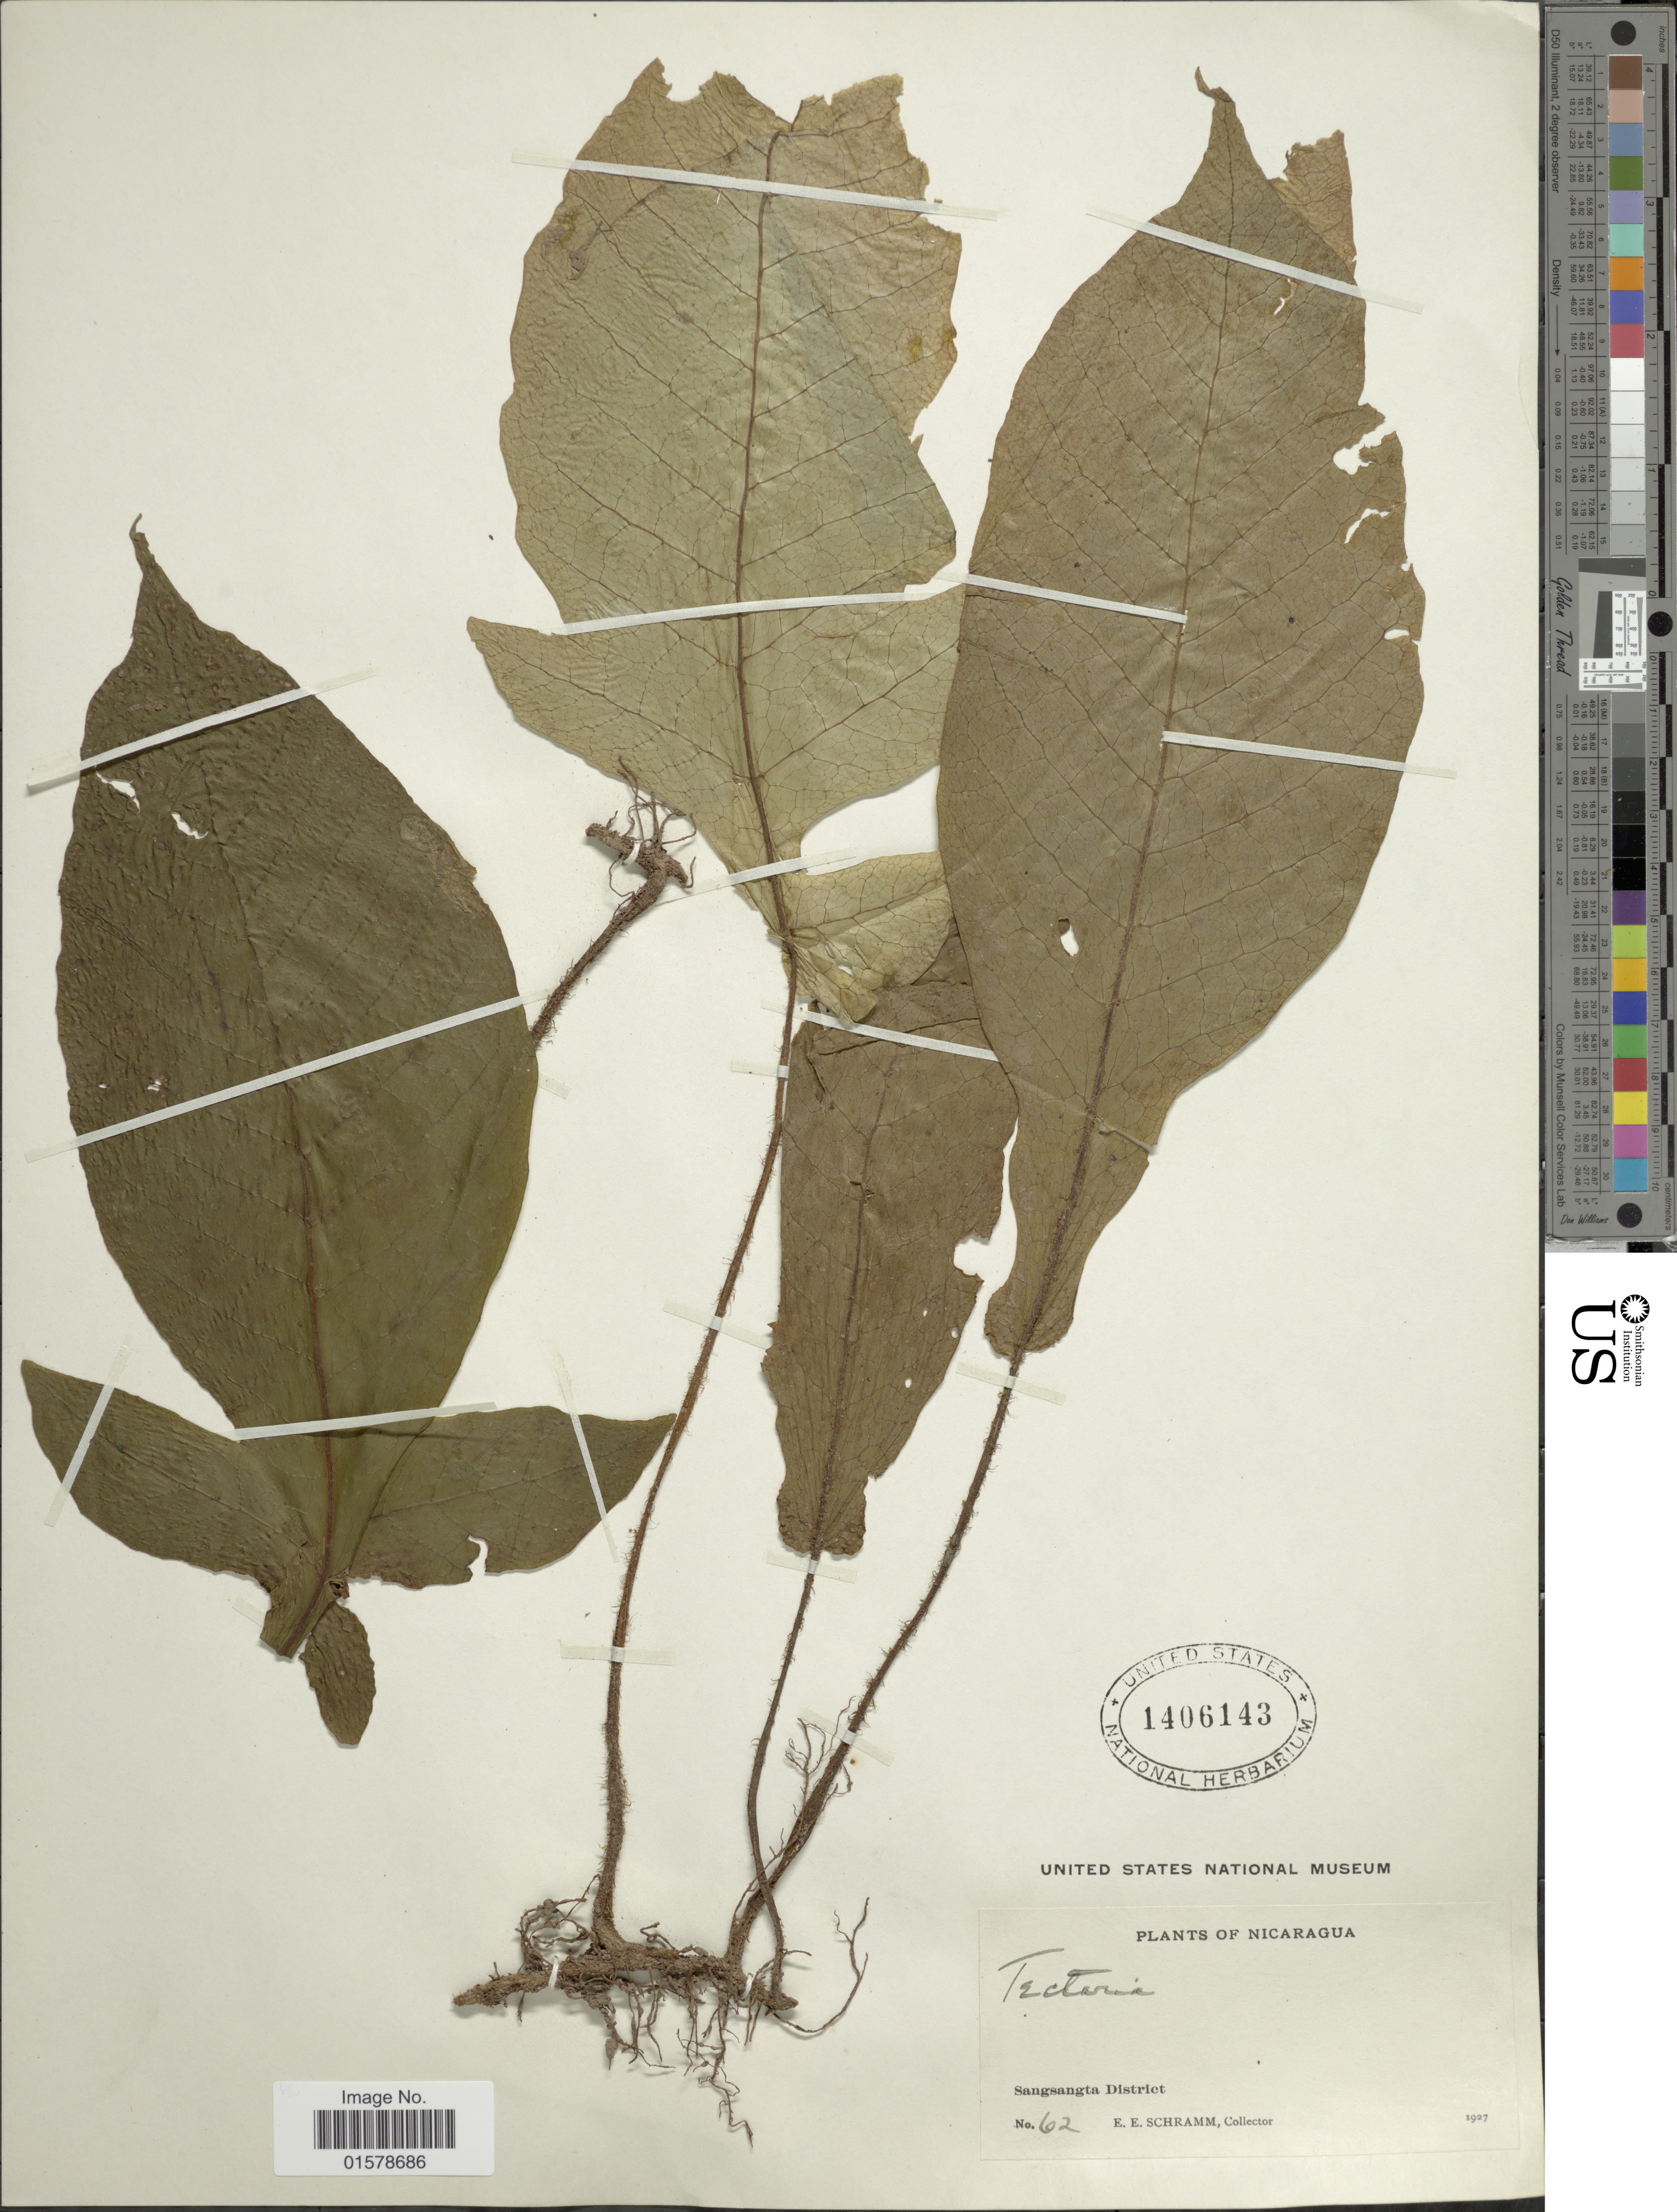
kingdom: Plantae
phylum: Tracheophyta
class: Polypodiopsida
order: Polypodiales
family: Tectariaceae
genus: Tectaria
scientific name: Tectaria nicotianifolia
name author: (Baker) C. Chr.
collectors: E. Schramm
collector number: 62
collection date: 1927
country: Nicaragua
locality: Sangsangta District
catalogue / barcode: US 1406143